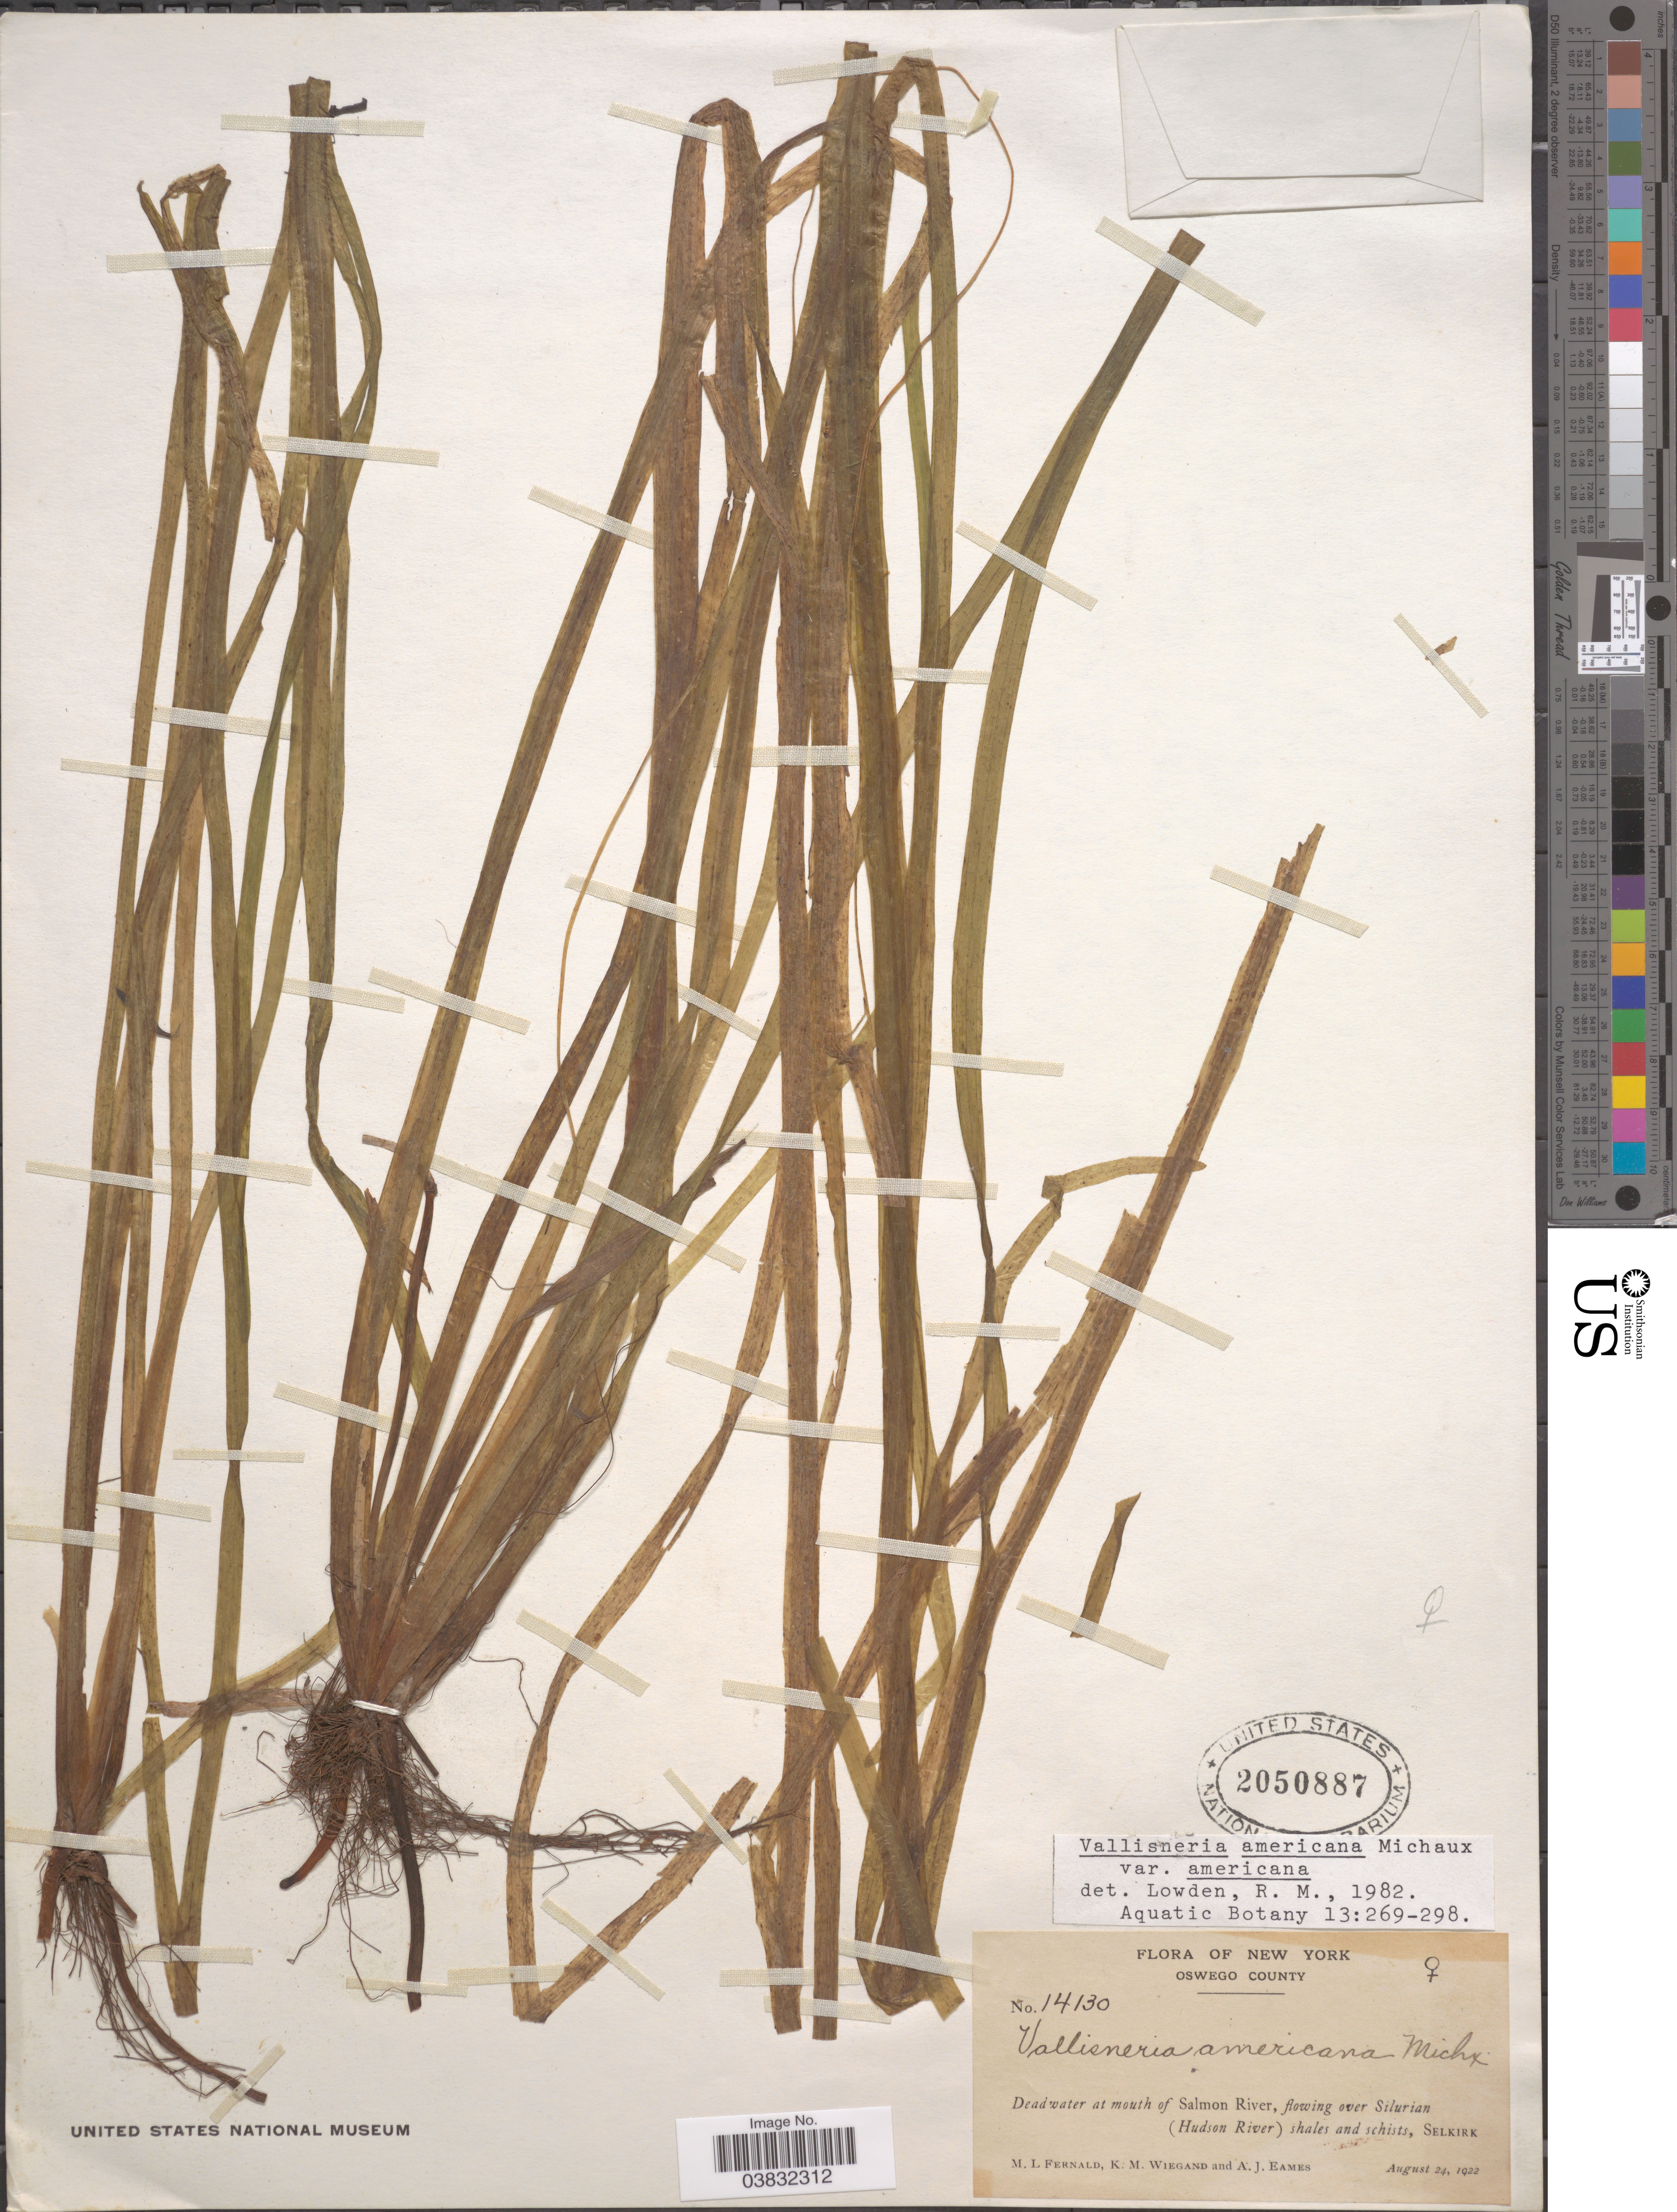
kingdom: Plantae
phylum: Tracheophyta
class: Liliopsida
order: Alismatales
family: Hydrocharitaceae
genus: Vallisneria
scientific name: Vallisneria americana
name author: Michx.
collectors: M. L. Fernald, K. M. Wiegand & A. J. Eames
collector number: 14130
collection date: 1922-08-24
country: United States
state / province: New York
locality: Oswego County. Deadwater at mouth of Salmon River, flowing over Silurian (Hudson River) shales and schists, Selkirk.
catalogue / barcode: US 2050887